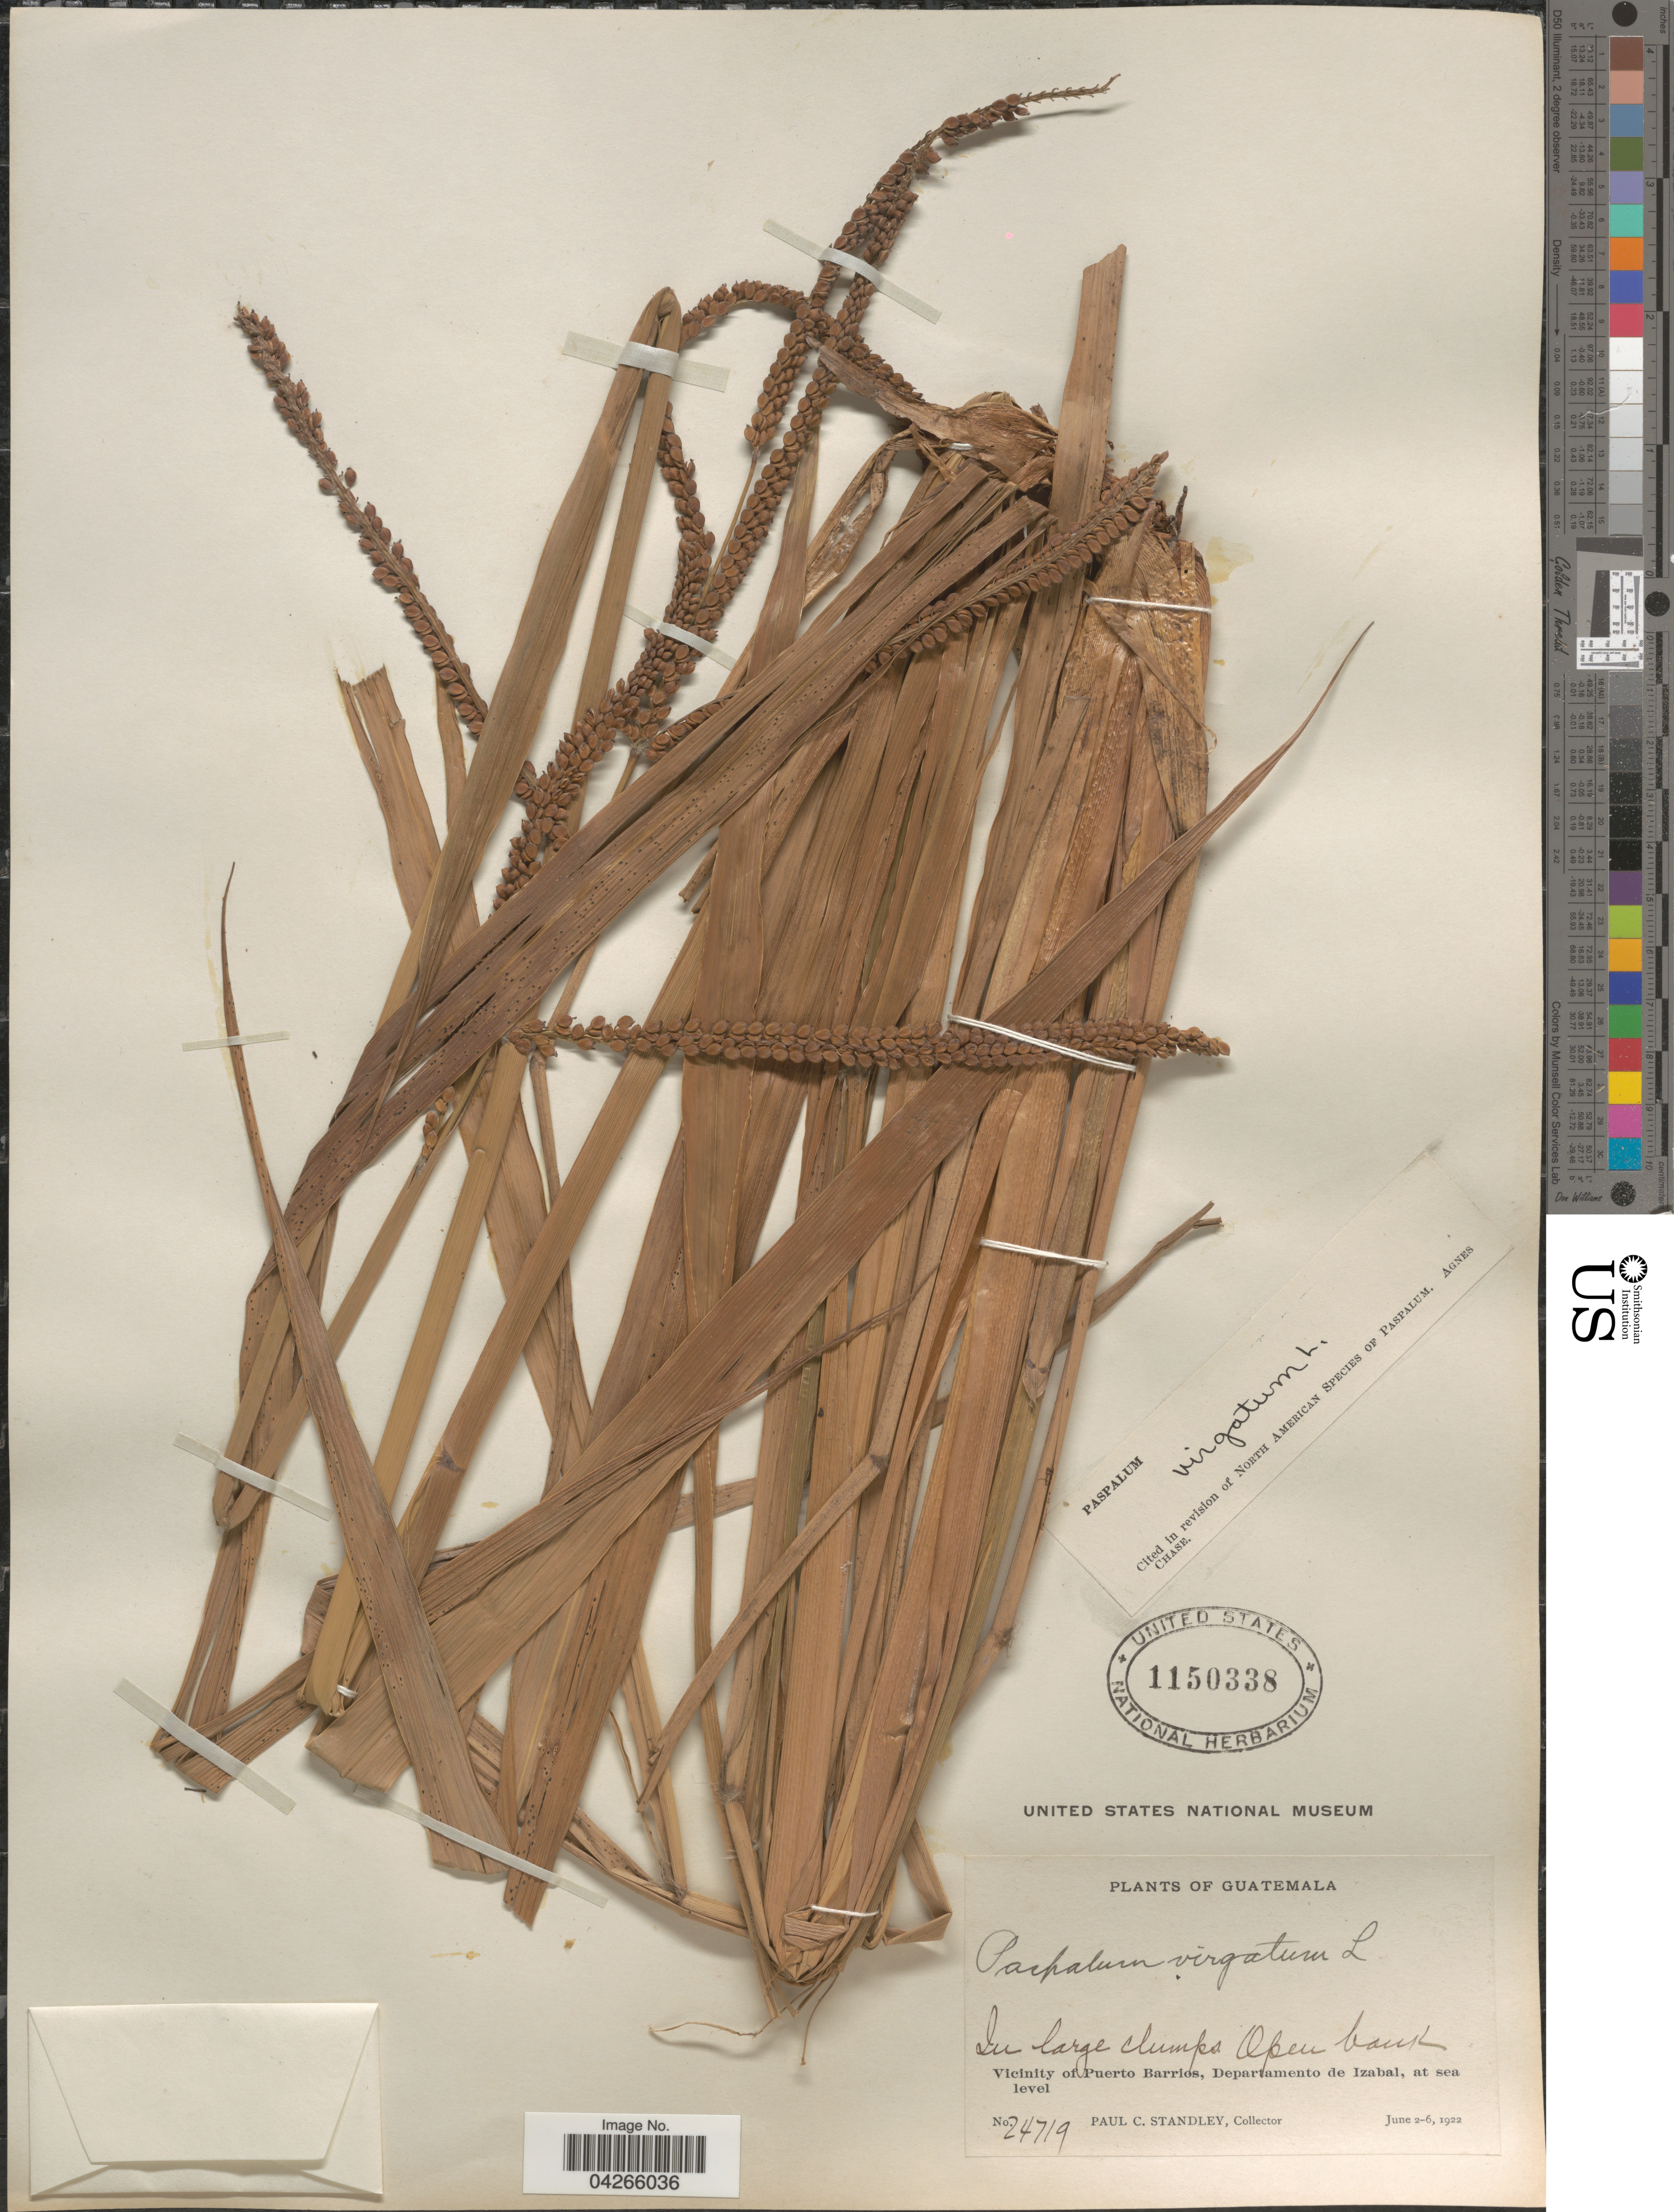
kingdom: Plantae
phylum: Tracheophyta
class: Liliopsida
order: Poales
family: Poaceae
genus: Paspalum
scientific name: Paspalum virgatum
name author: L.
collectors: P. C. Standley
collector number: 24719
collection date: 1922-06-02/1922-06-06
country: Guatemala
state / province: Izabal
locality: Vicinity of Puerto Barrios, Departamento de Izabal.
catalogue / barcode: US 1150338